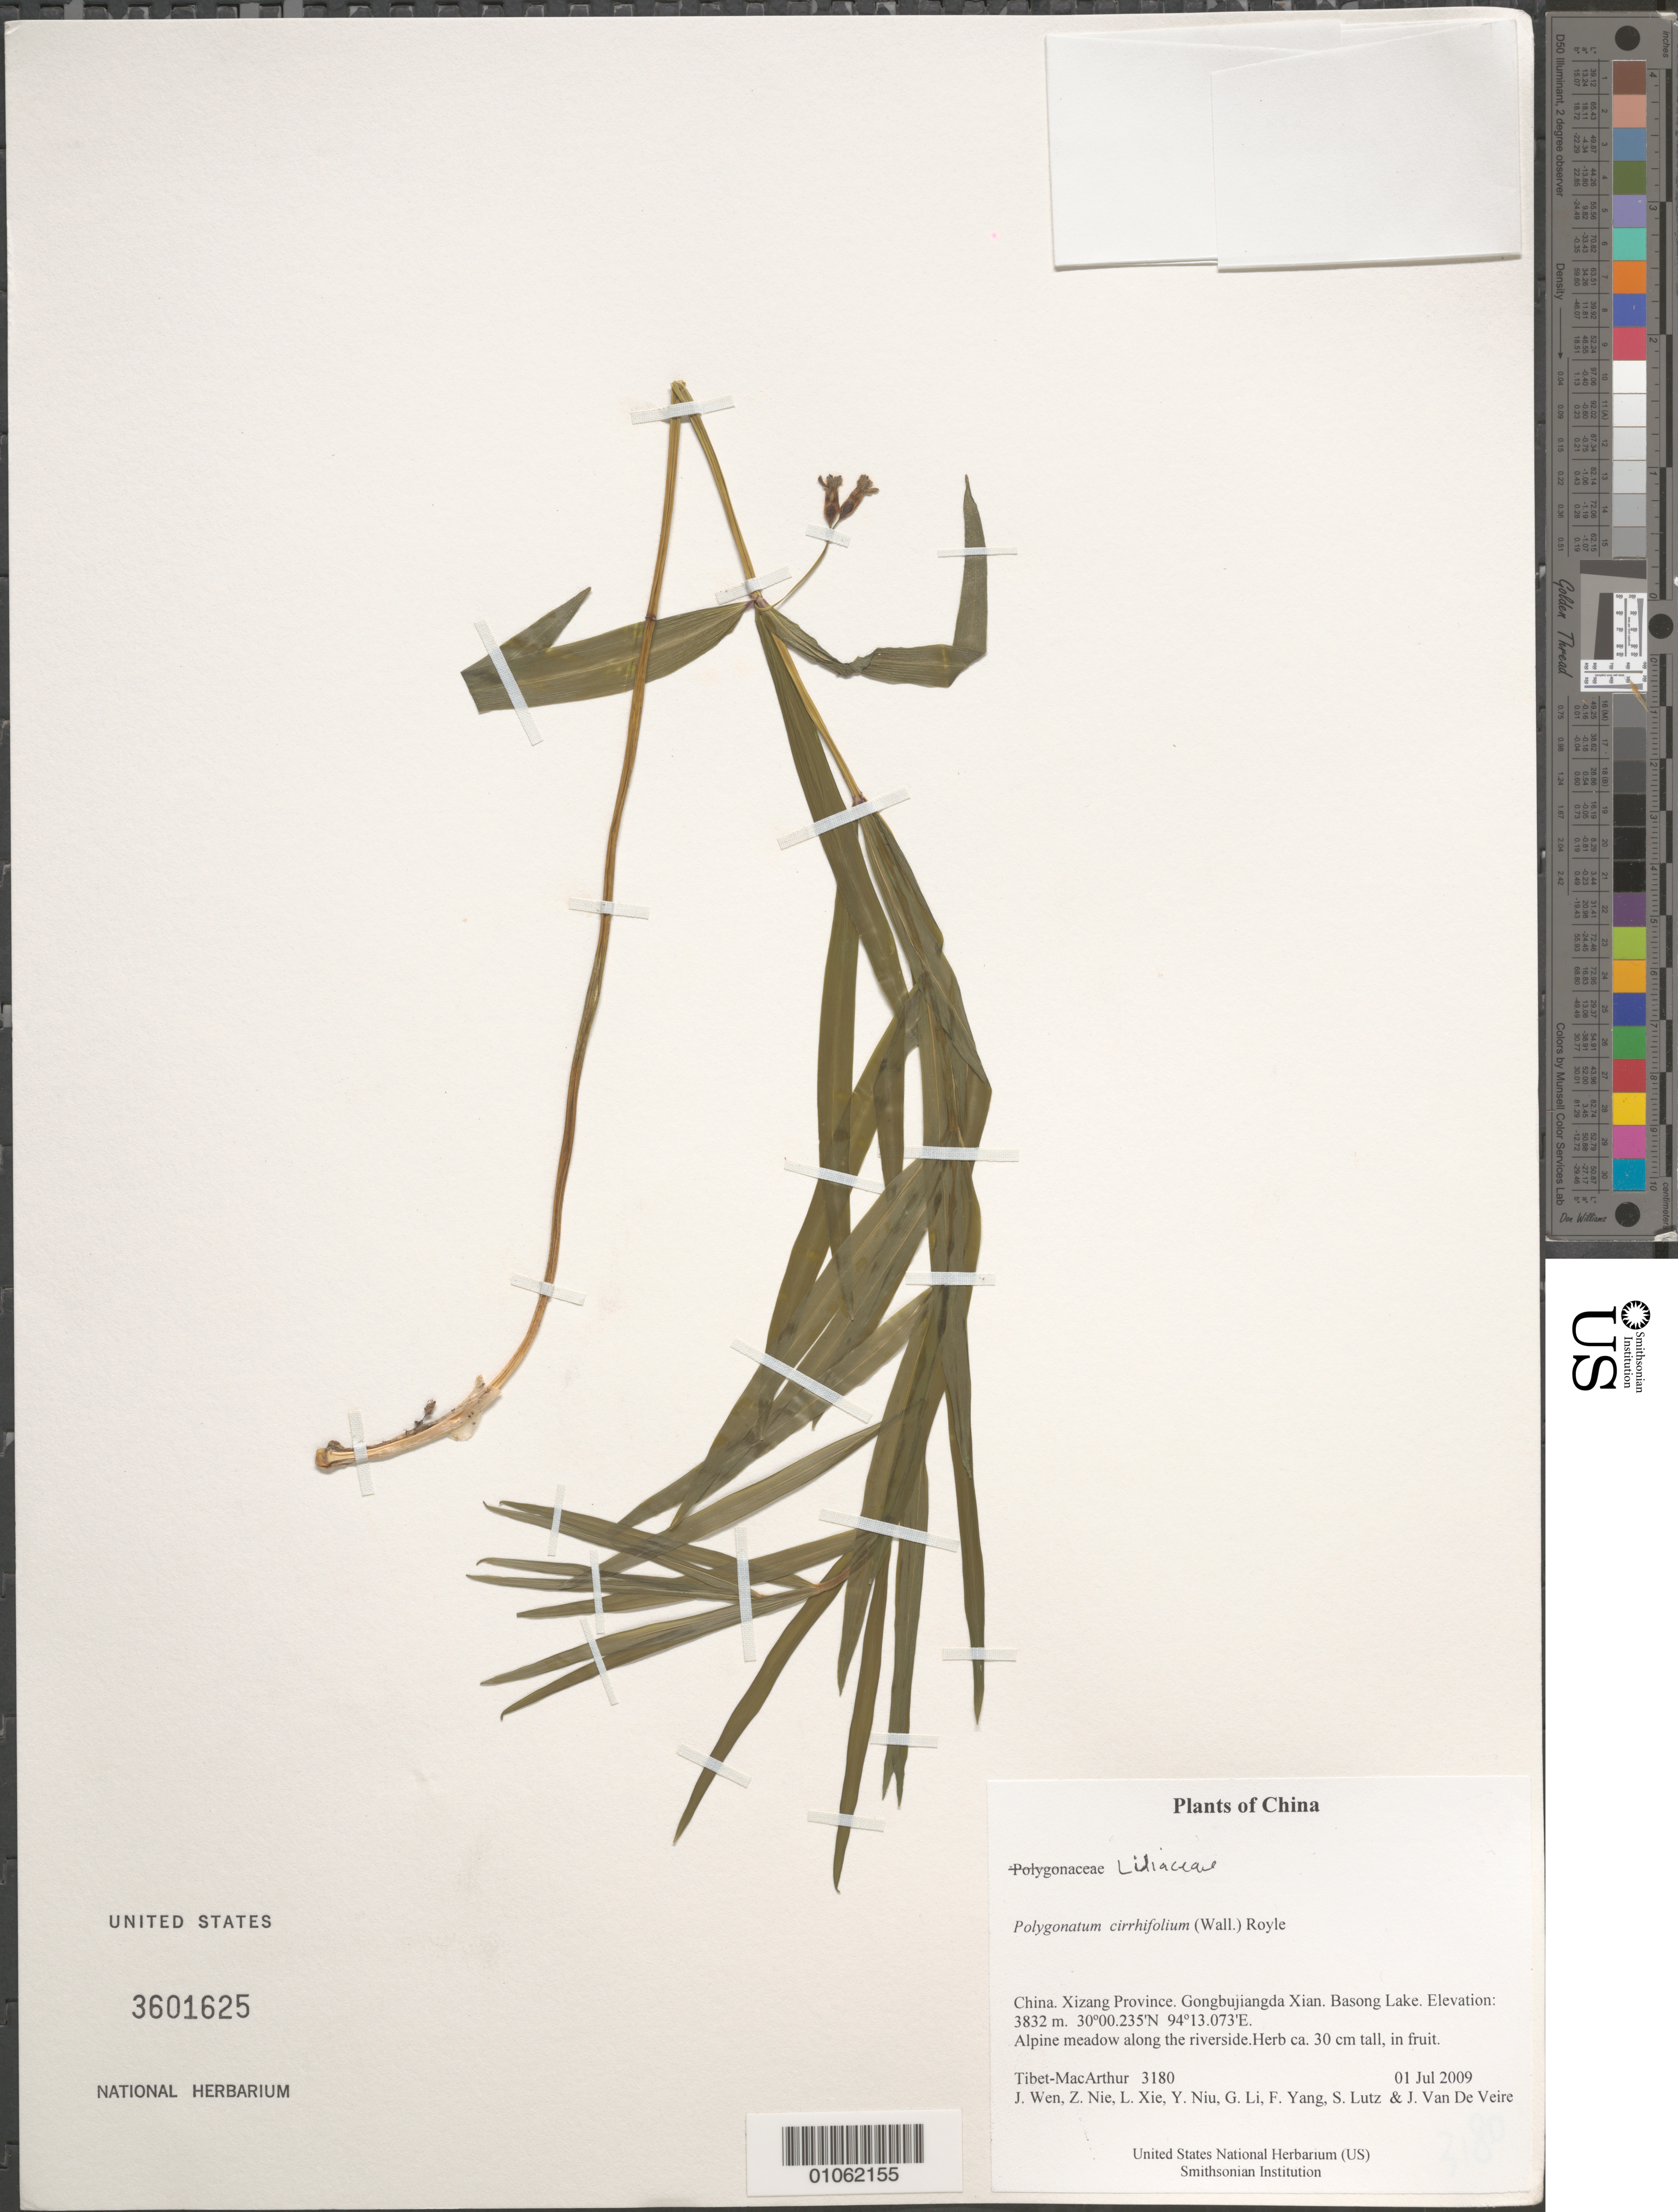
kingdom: Plantae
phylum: Tracheophyta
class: Liliopsida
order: Asparagales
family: Asparagaceae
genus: Polygonatum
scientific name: Polygonatum cirrhifolium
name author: (Wall.) Royle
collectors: Tibet-MacArthur, J. Wen, Z. Nie, L. Xie, Y. Niu, G. Li, F. Yang, S. Lutz & J. Van De Veire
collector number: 3180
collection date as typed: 01 Jul 2009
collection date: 2009-07-01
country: China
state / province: Xizang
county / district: Gongbujiangda Xian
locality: Basong Lake.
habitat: Alpine meadow along the riverside.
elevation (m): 3832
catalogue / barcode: US 3601625